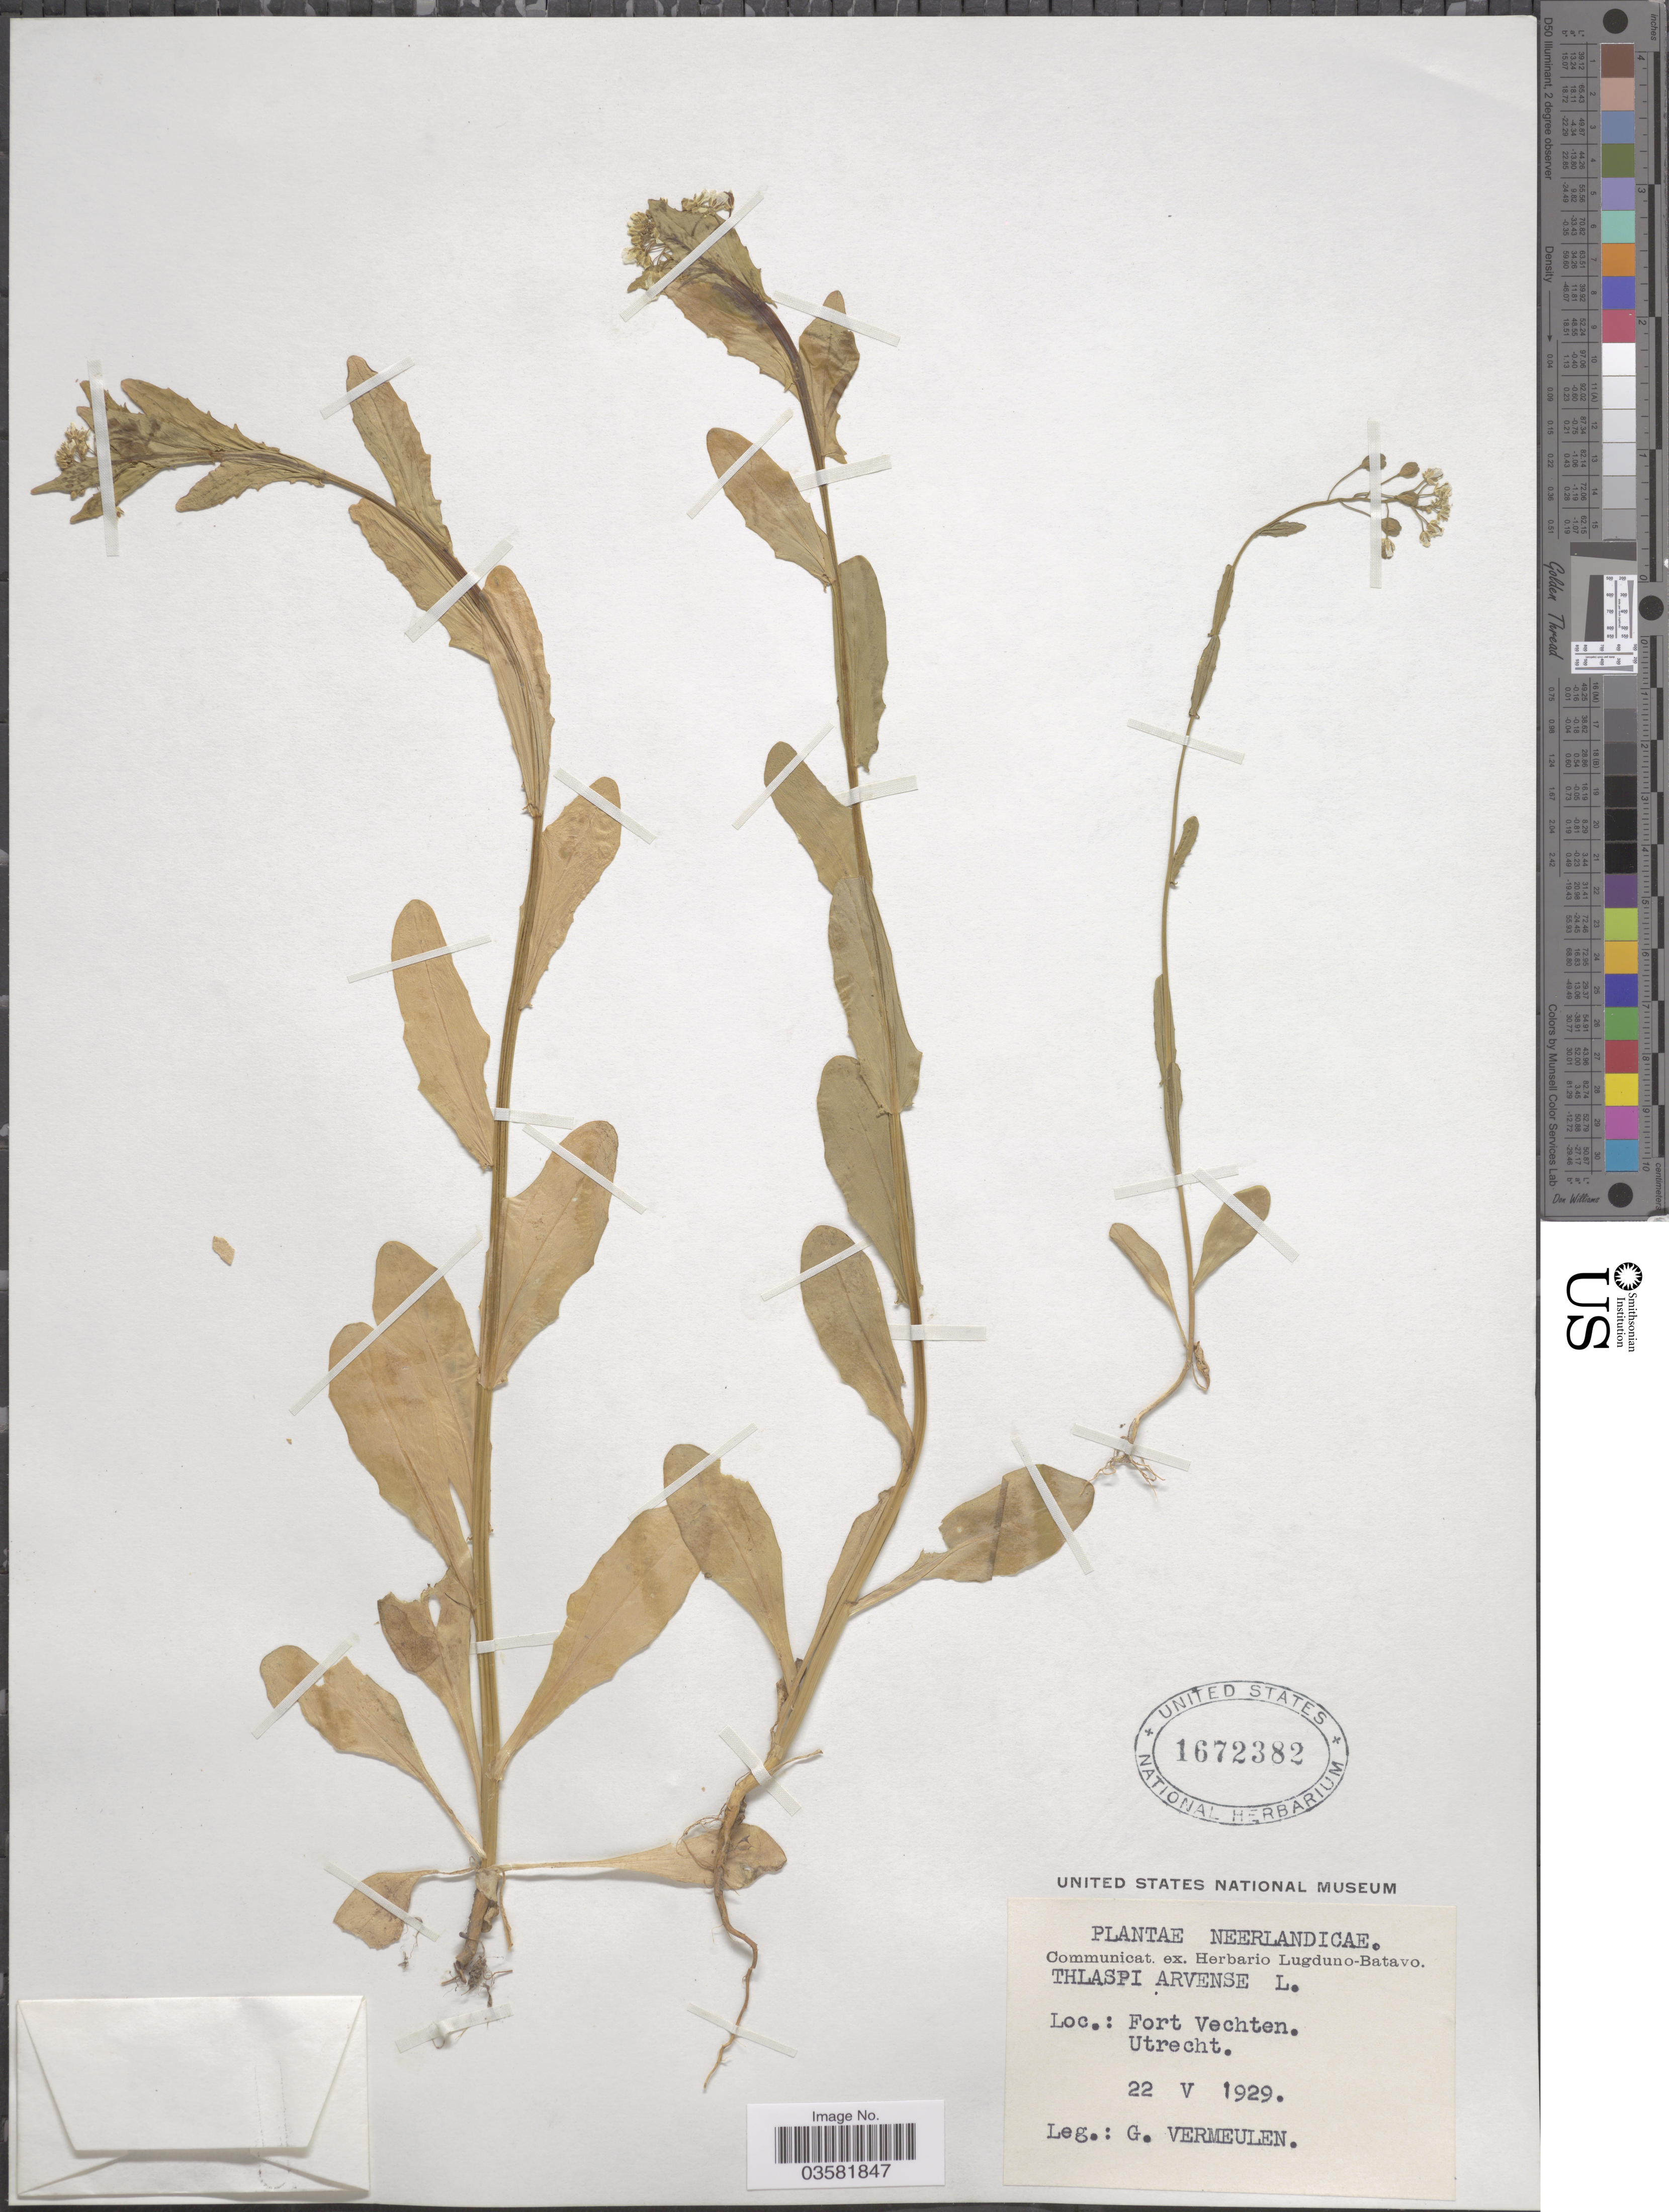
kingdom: Plantae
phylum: Tracheophyta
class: Magnoliopsida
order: Brassicales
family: Brassicaceae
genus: Thlaspi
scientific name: Thlaspi arvense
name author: L.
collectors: G. Vermeulen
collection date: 1929-05-22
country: Netherlands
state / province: Utrecht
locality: Neerlandicae. Fort Vechten.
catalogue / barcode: US 1672382